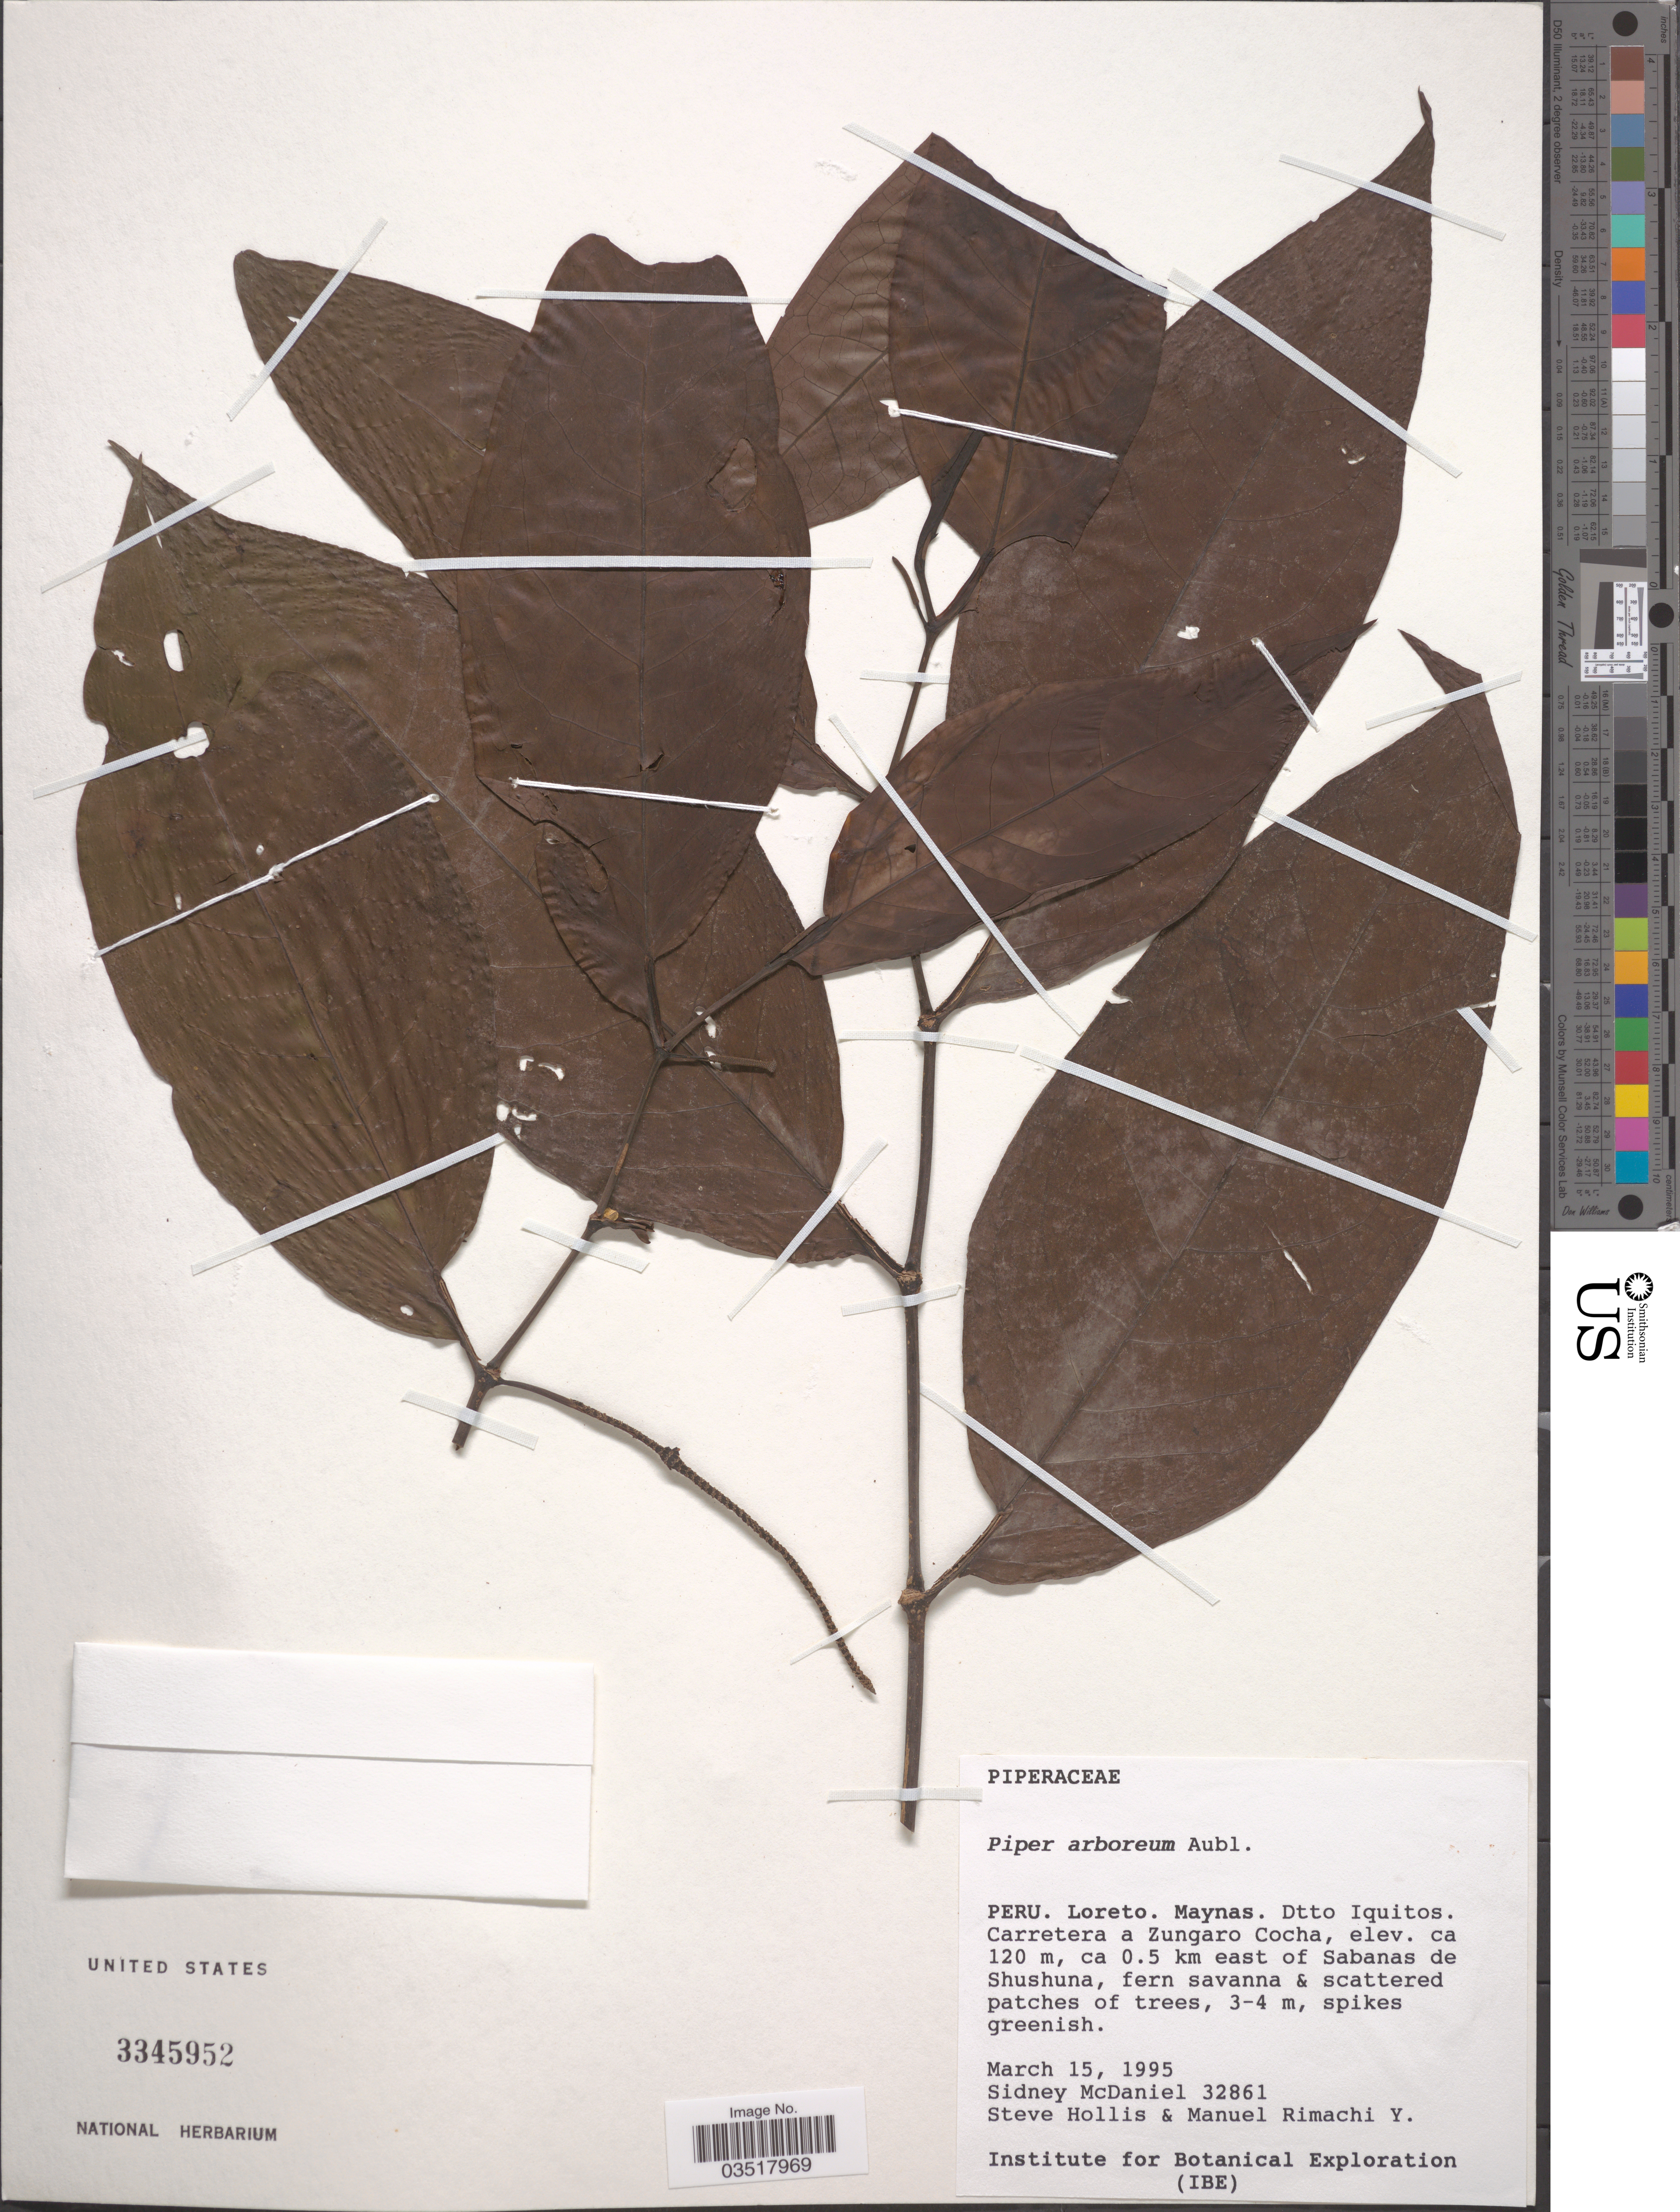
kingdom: Plantae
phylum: Tracheophyta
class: Magnoliopsida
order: Piperales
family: Piperaceae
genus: Piper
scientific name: Piper arboreum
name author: Aubl.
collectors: S. McDaniel, S. Hollis & M. Rimachi Y.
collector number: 32861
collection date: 1995-03-15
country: Peru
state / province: Loreto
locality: Maynas. Dtto Iquitos. Carretera a Zungaro Cocha, ca 0.5 km east of Sabanas de Shushuna.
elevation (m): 120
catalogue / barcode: US 3345952